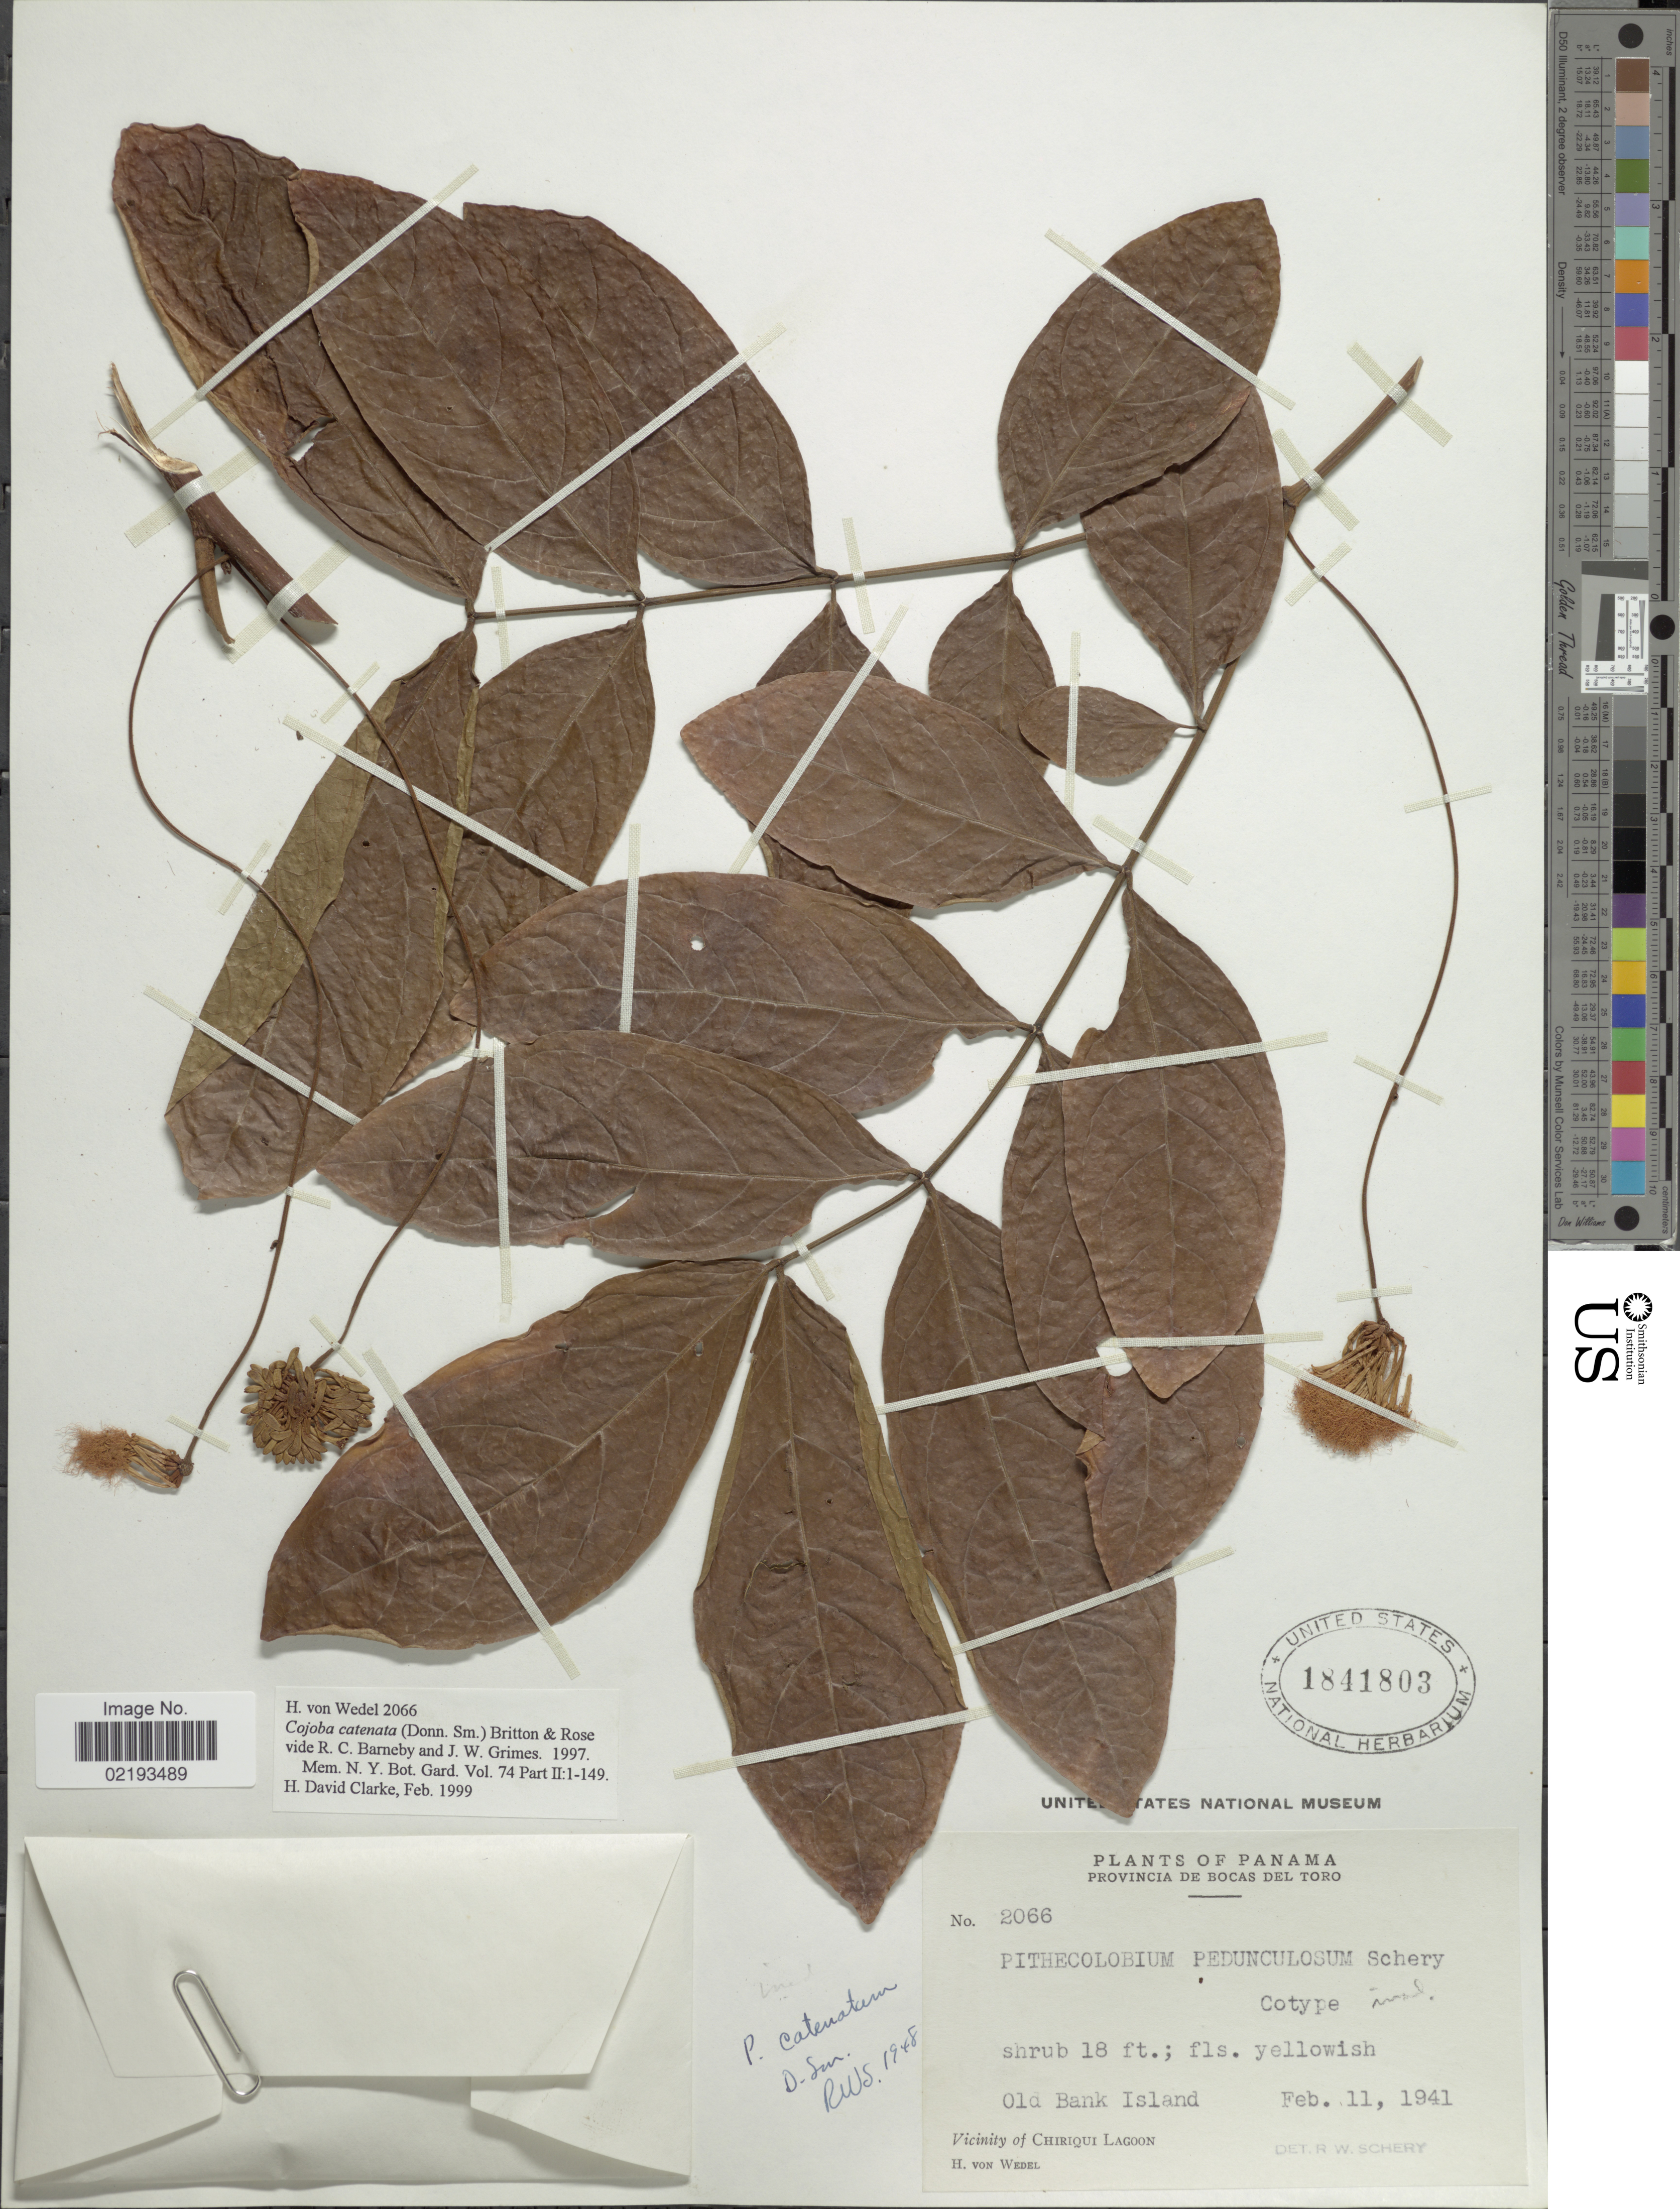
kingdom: Plantae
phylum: Tracheophyta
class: Magnoliopsida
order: Fabales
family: Fabaceae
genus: Cojoba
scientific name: Cojoba catenata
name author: (Donn. Sm.) Britton & Rose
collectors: H. von Wedel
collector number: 2066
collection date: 1941-02-11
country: Panama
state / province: Bocas del Toro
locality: Old Bank Island, Vicinity of Chiriqui Lagoon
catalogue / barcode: US 1841803